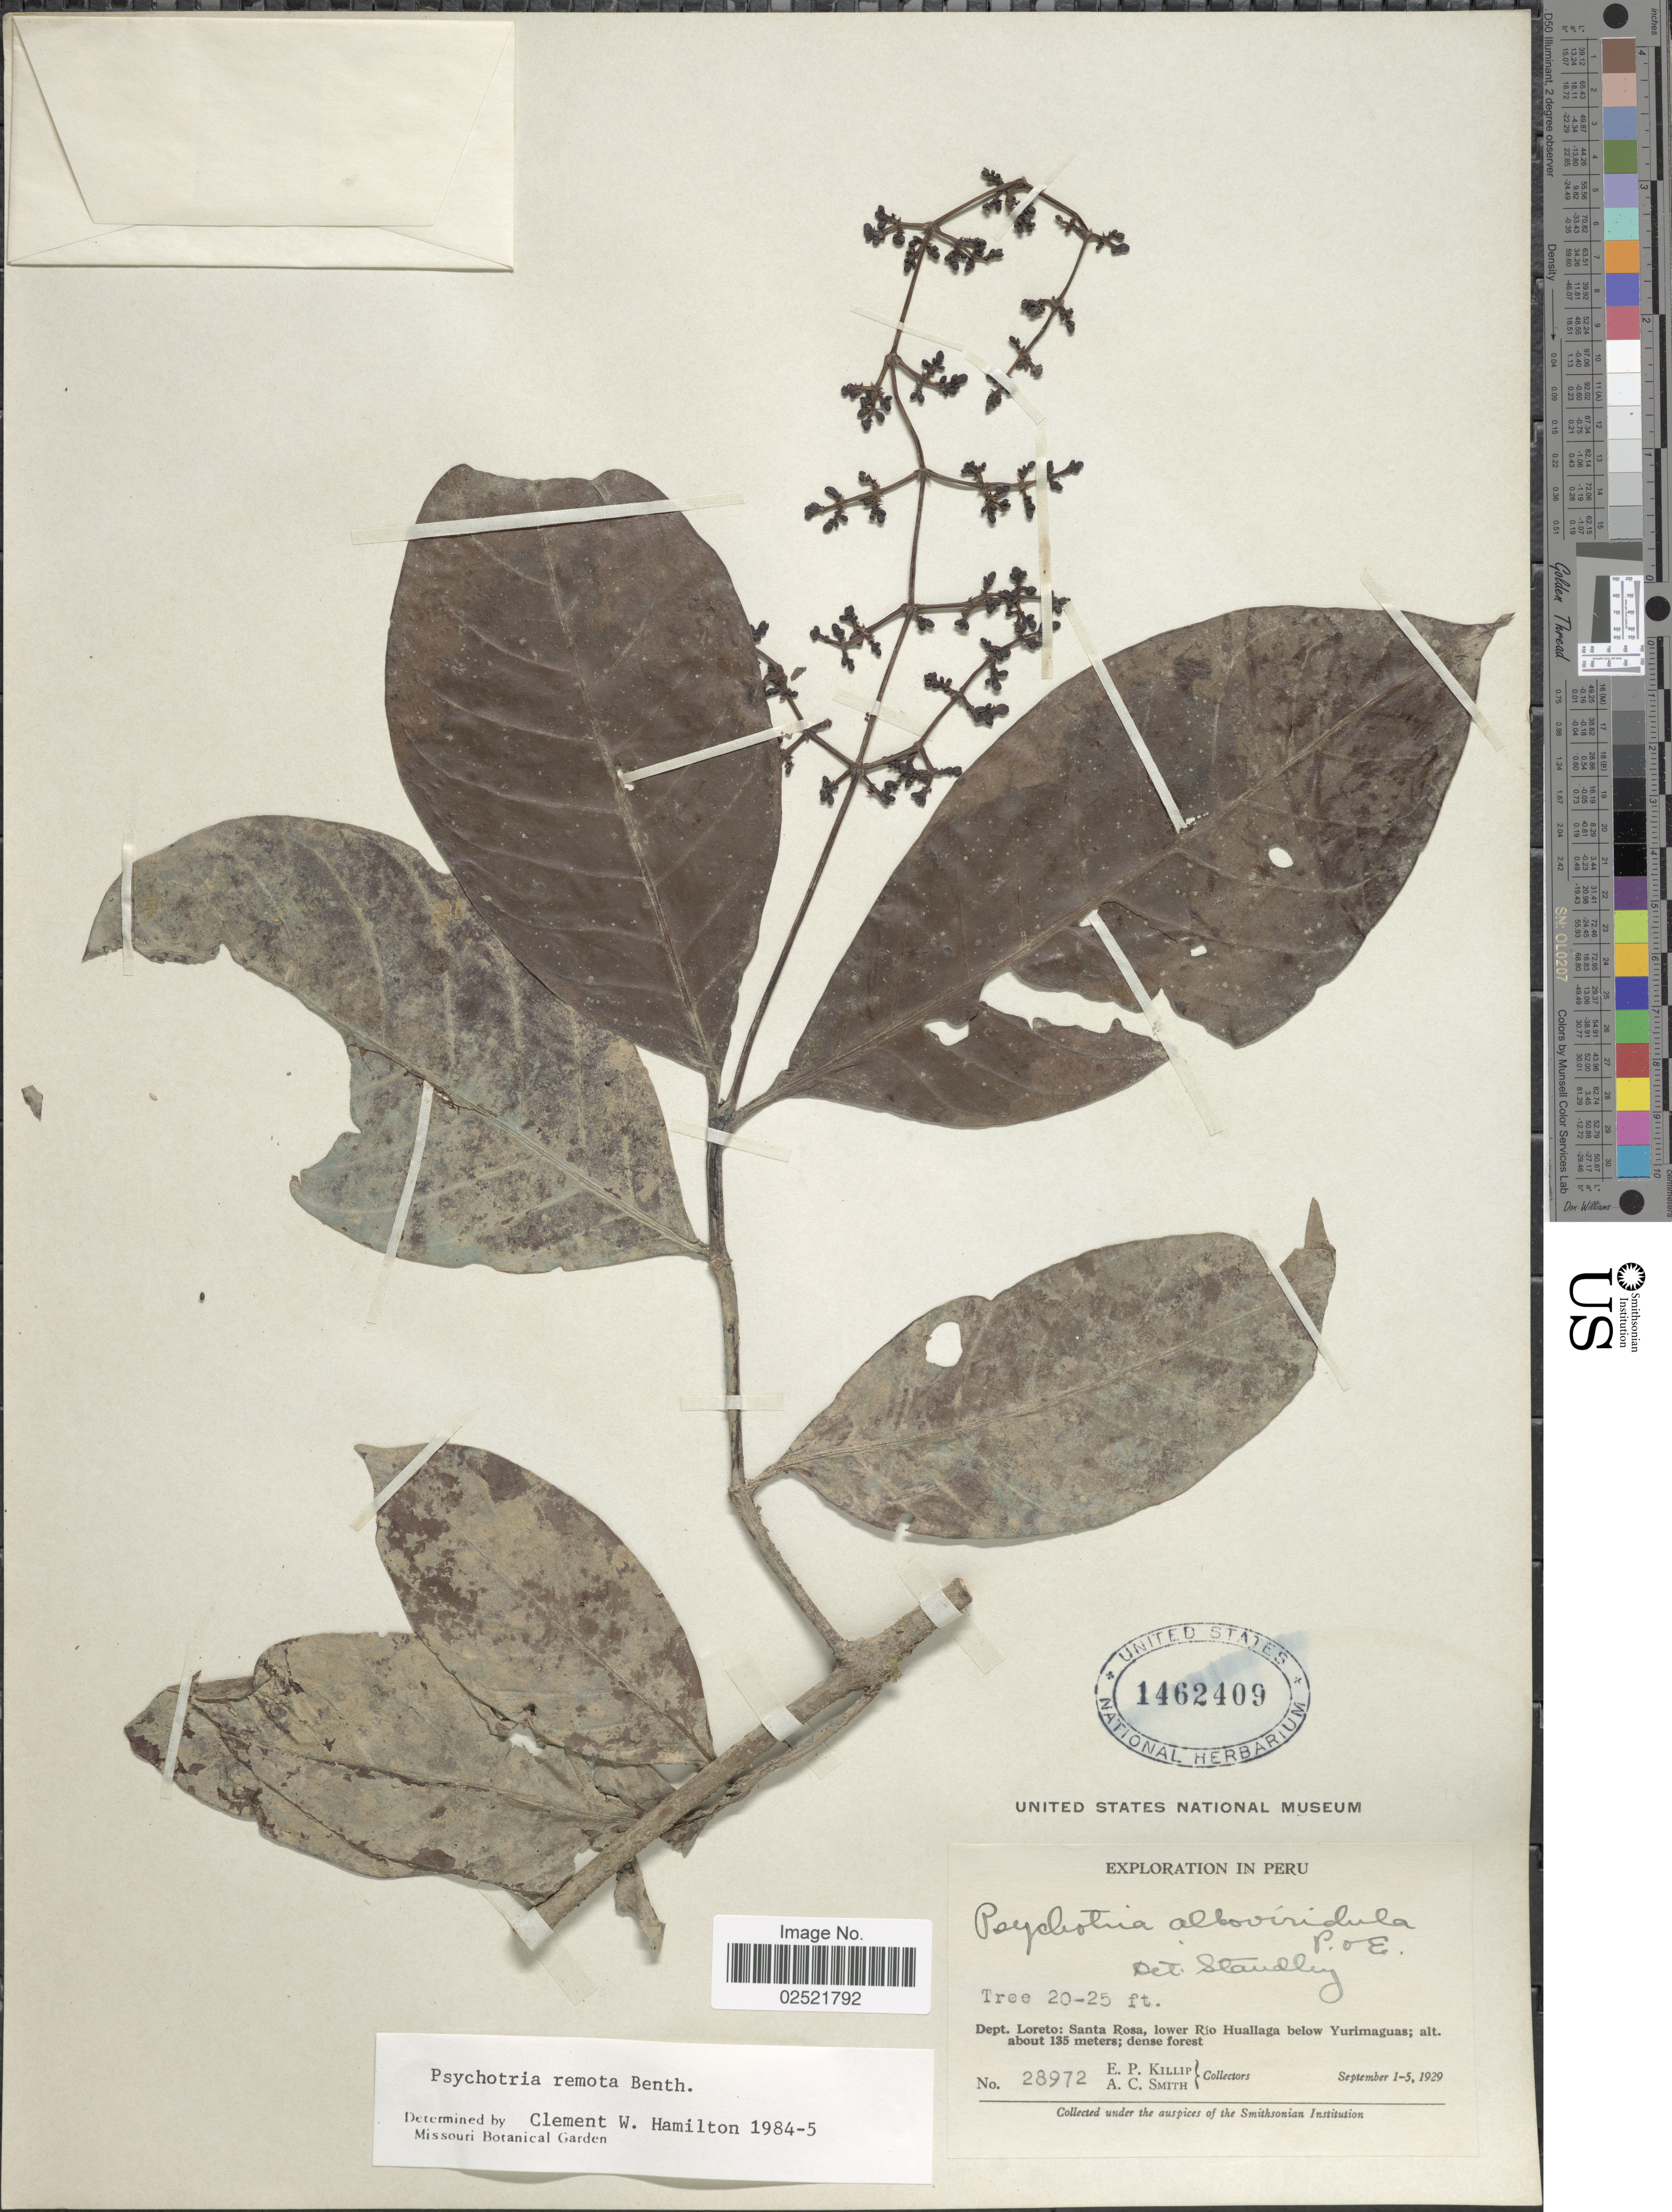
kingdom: Plantae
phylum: Tracheophyta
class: Magnoliopsida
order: Gentianales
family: Rubiaceae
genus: Psychotria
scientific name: Psychotria remota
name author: Benth.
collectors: E. P. Killip & A. C. Smith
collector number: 28972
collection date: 1929-09-01/1929-09-05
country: Peru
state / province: Loreto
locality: Santa Rosa, lower Rio Huallaga below Yurimaguas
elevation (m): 135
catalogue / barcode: US 1462409